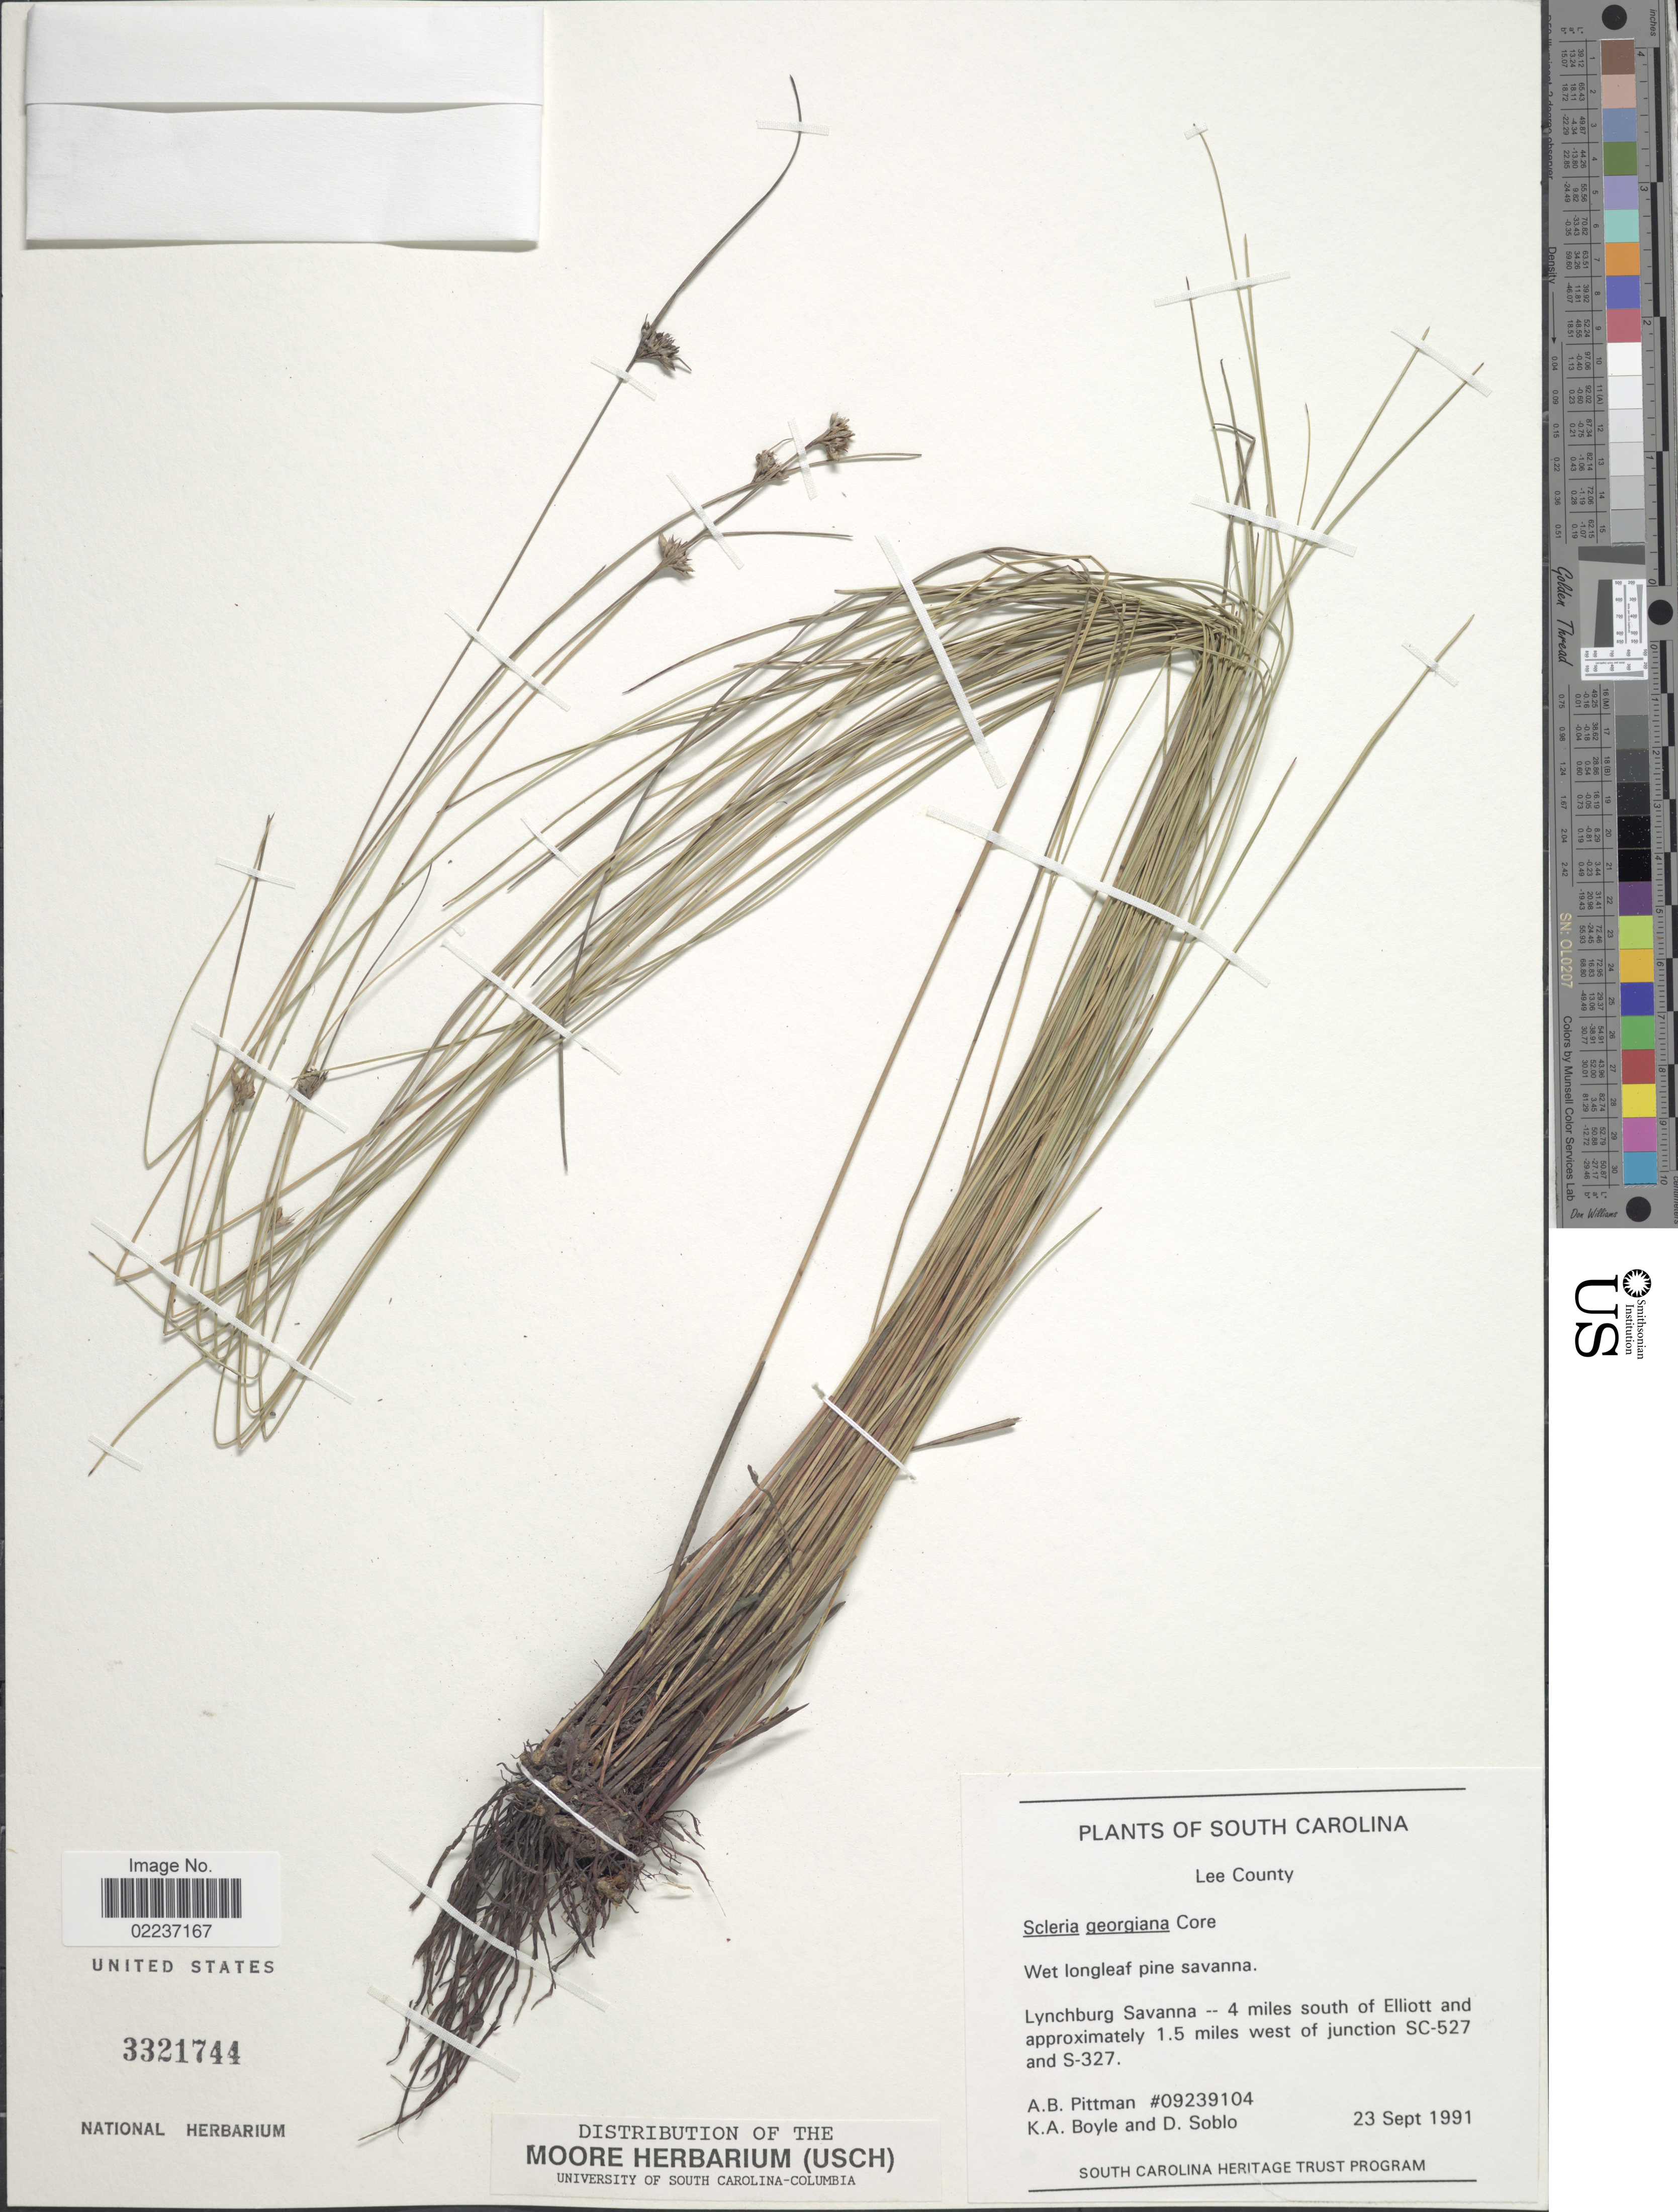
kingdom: Plantae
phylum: Tracheophyta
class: Liliopsida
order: Poales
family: Cyperaceae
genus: Scleria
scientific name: Scleria georgiana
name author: Core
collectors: A. B. Pittman, K. A. Boyle & D. Soblo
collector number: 09239104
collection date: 1991-09-23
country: United States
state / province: South Carolina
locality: Lee County, wet longleaf savanna, Lynchberg Savanna, 4 miles south of Elliott and approximately 1.5 miles west of junction SC-527 and S-327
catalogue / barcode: US 3321744